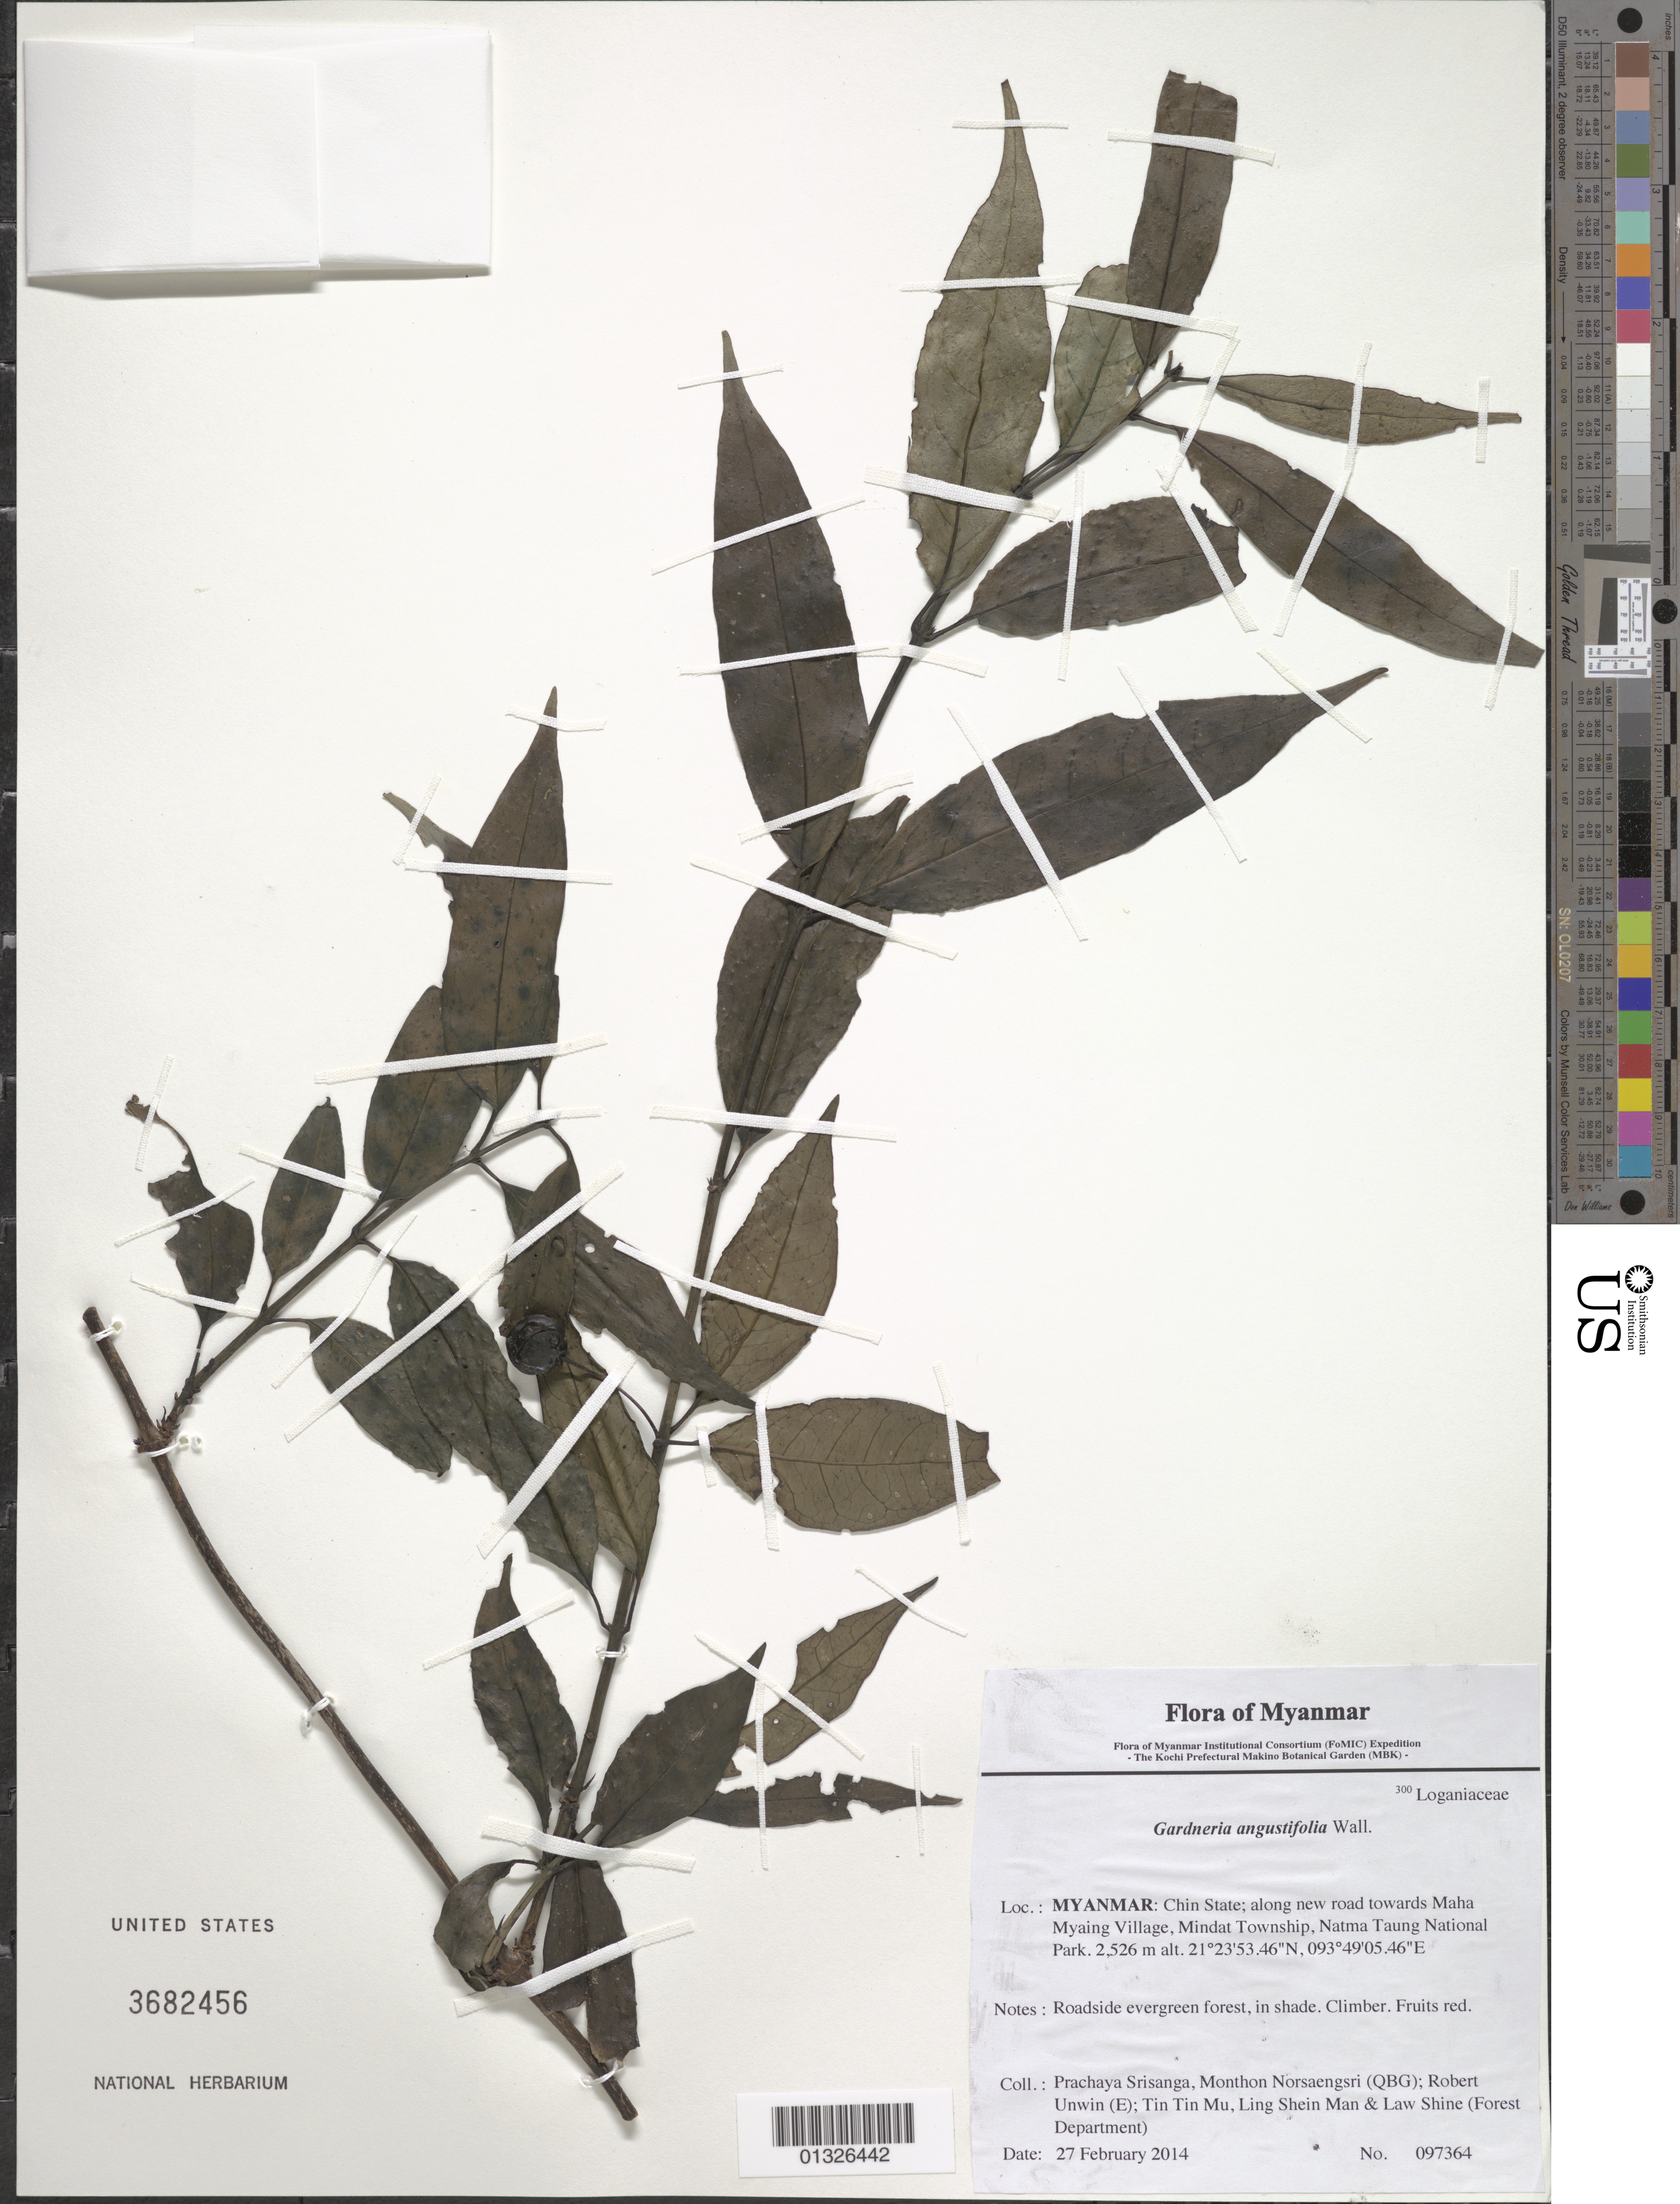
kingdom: Plantae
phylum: Tracheophyta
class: Magnoliopsida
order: Gentianales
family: Loganiaceae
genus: Gardneria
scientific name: Gardneria angustifolia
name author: Wall.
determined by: Fujikawa, Kazumi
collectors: P. Srisanga, M. Norsaengsri, R. Unwin, Tin Tin Mu, Ling Shein Man & L. Shine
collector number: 97364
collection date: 2014-02-27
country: Myanmar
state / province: Chin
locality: Along new road towards Maha Myaing Village, Mindat Township, Natma Taung National Park.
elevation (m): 2526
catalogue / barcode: US 3682456